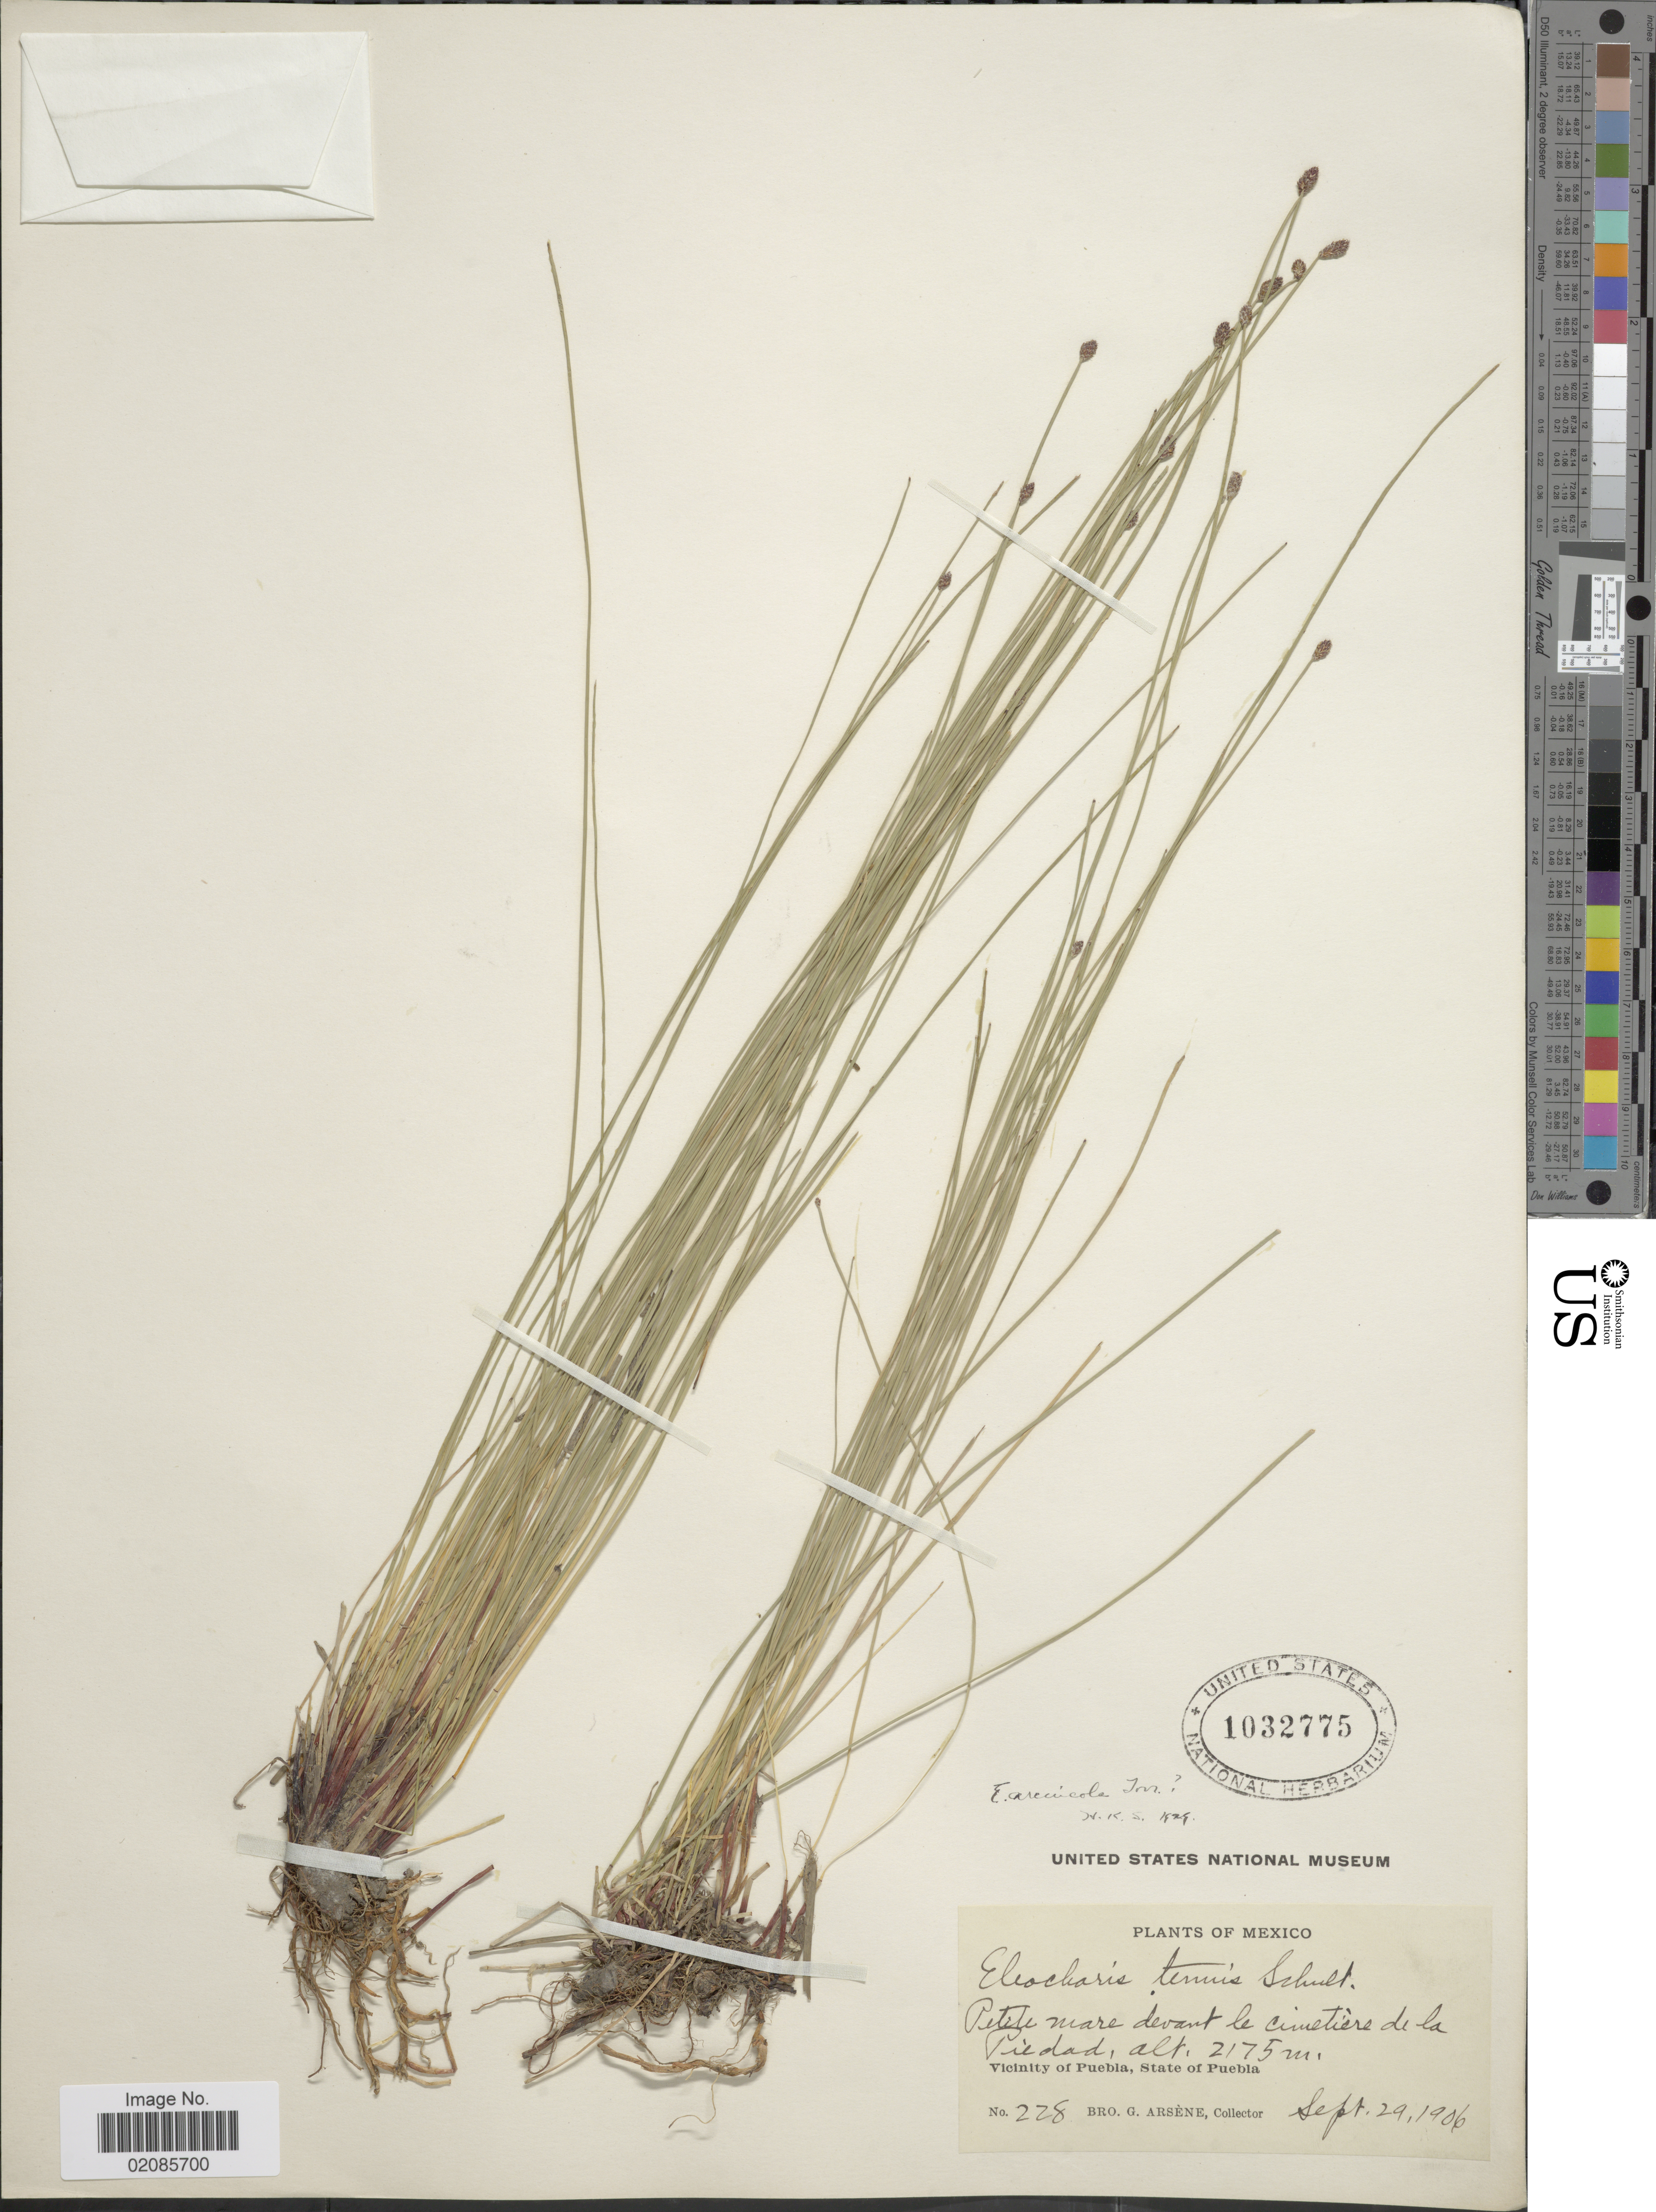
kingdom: Plantae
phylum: Tracheophyta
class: Liliopsida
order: Poales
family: Cyperaceae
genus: Eleocharis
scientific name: Eleocharis montevidensis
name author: Kunth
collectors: Bro. G. Arsène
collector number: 228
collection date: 1906-09-29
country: Mexico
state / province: Puebla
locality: Petite mare devant le cimetiére de la Piedad [small pond in front of cemetary of Piedad] -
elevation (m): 2175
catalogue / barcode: US 1032775